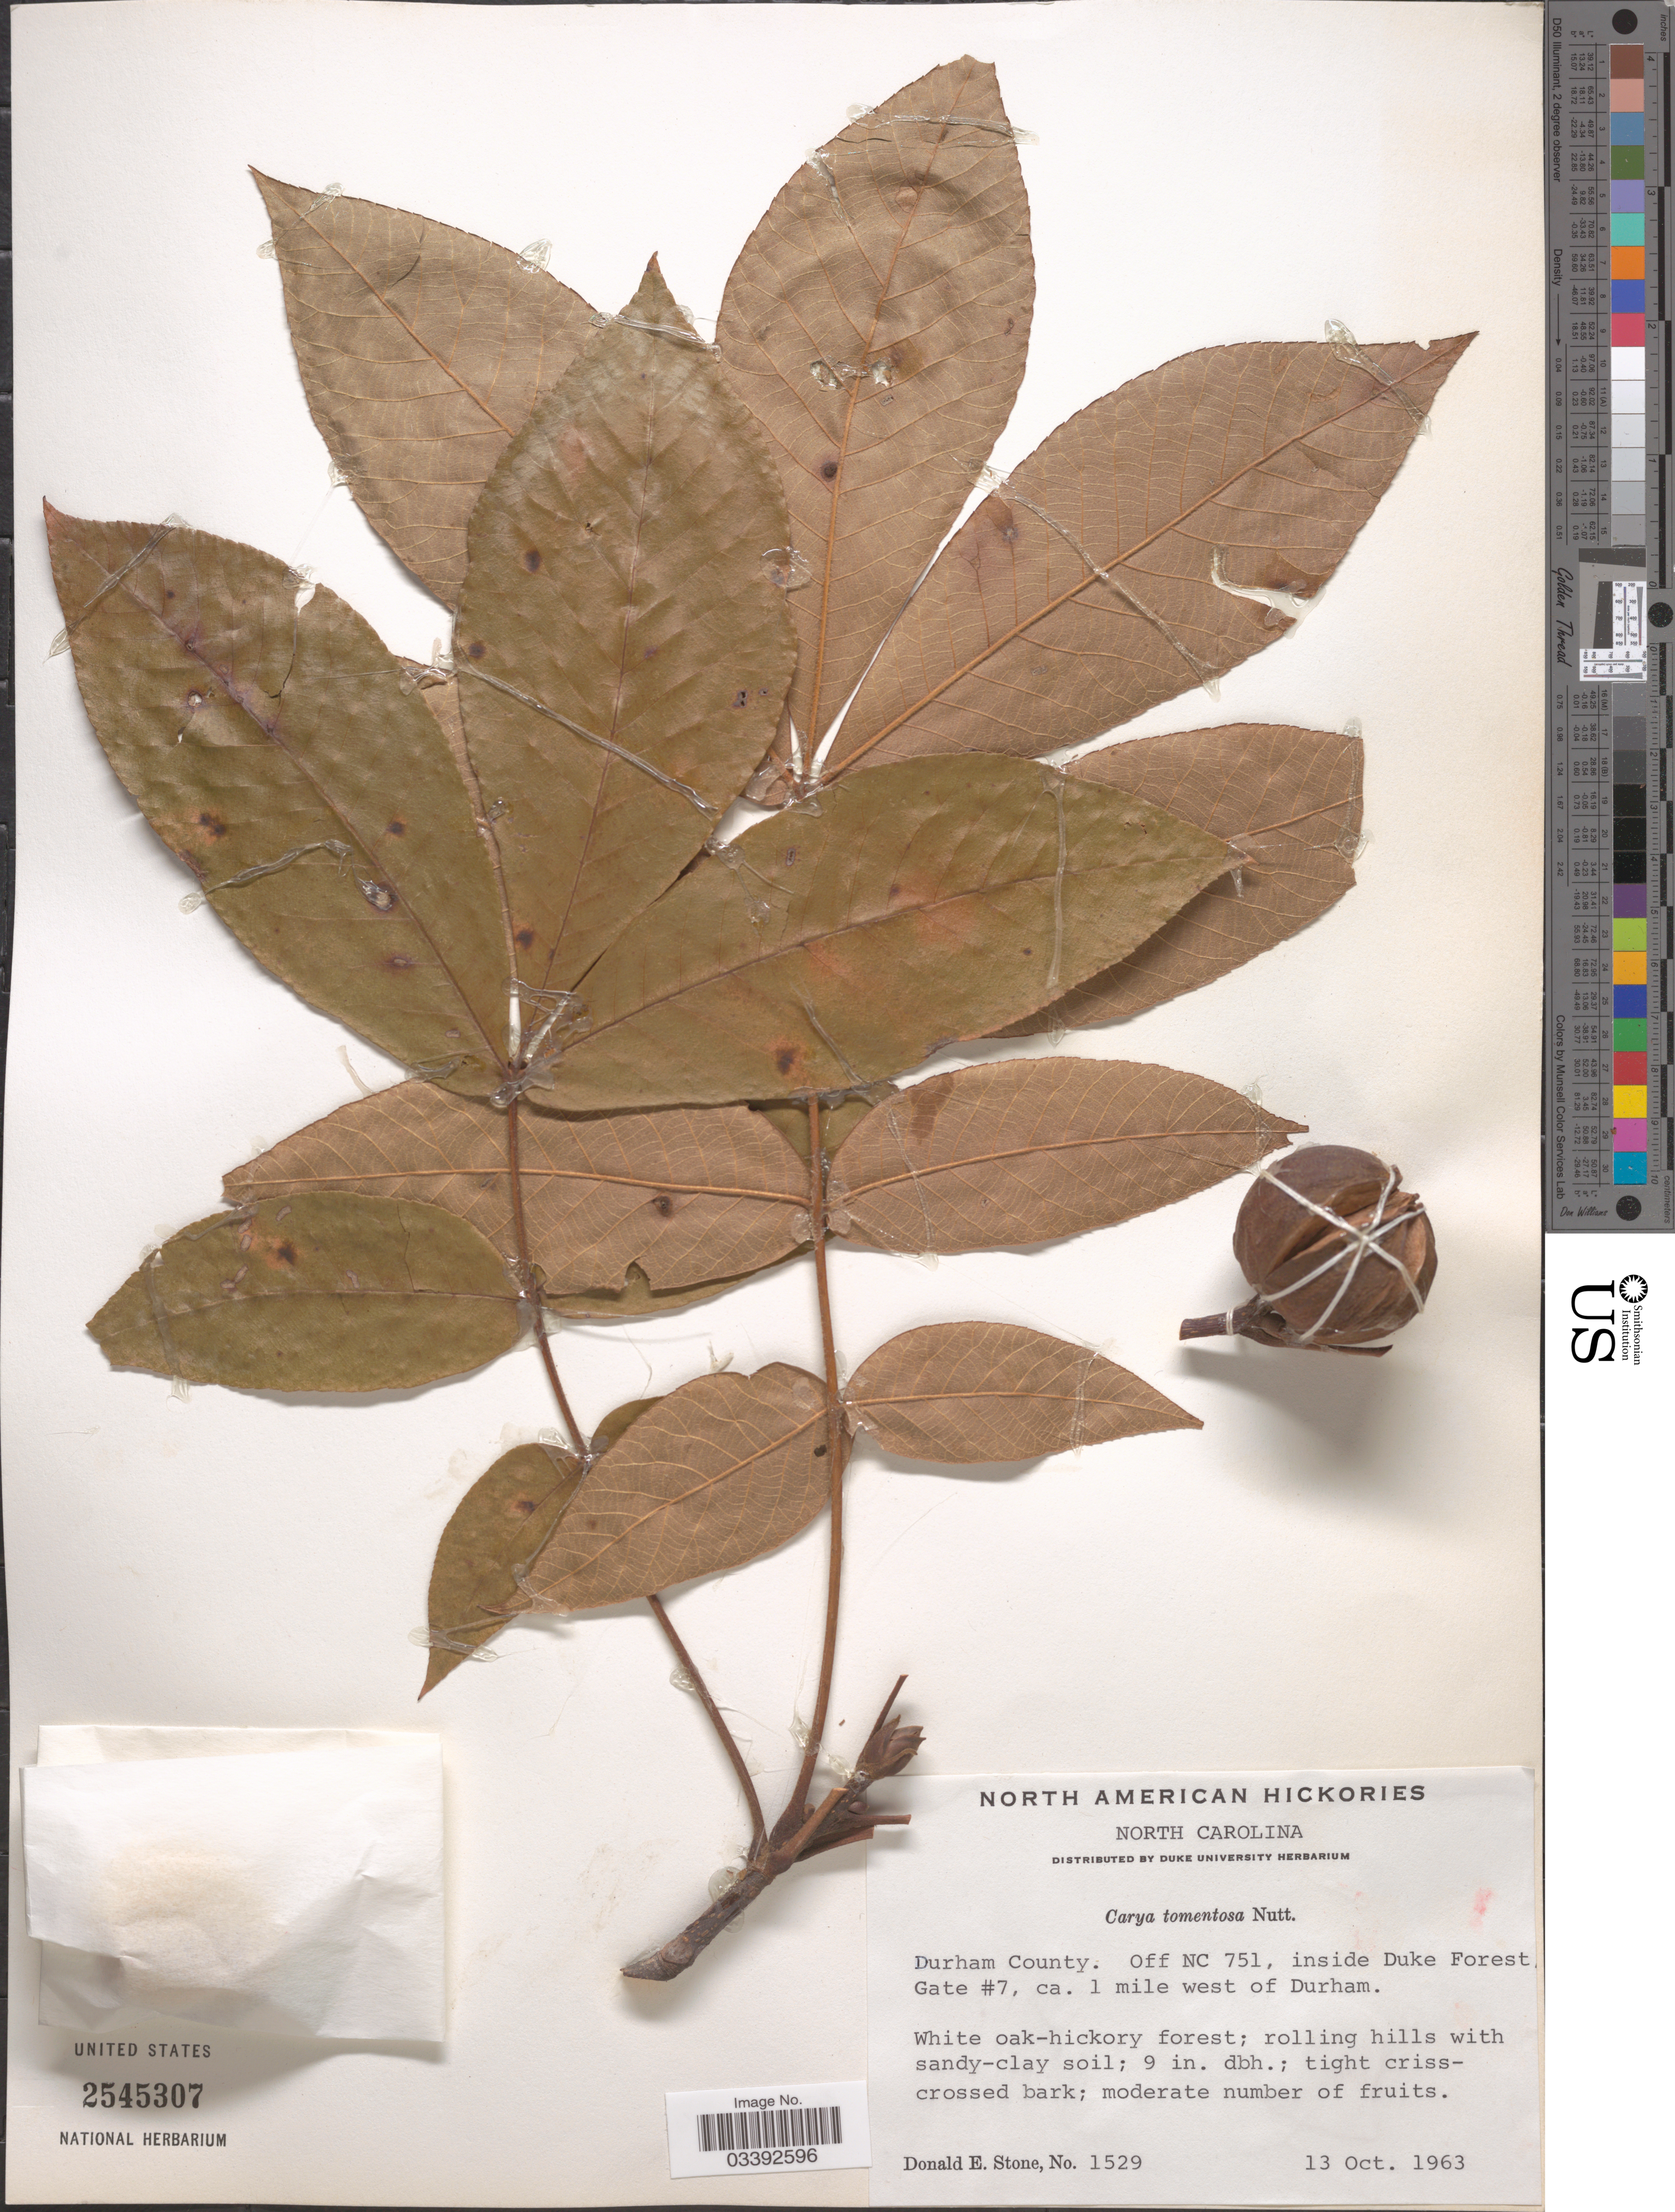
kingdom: Plantae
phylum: Tracheophyta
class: Magnoliopsida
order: Fagales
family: Juglandaceae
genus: Carya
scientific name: Carya tomentosa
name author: (Lam.) Nutt.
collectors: D. E. Stone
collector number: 1529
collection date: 1963-10-13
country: United States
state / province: North Carolina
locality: Durham County. Off NC 751, inside Duke Forest. Gate #7, ca. 1 mile west of Durham.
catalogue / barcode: US 2545307